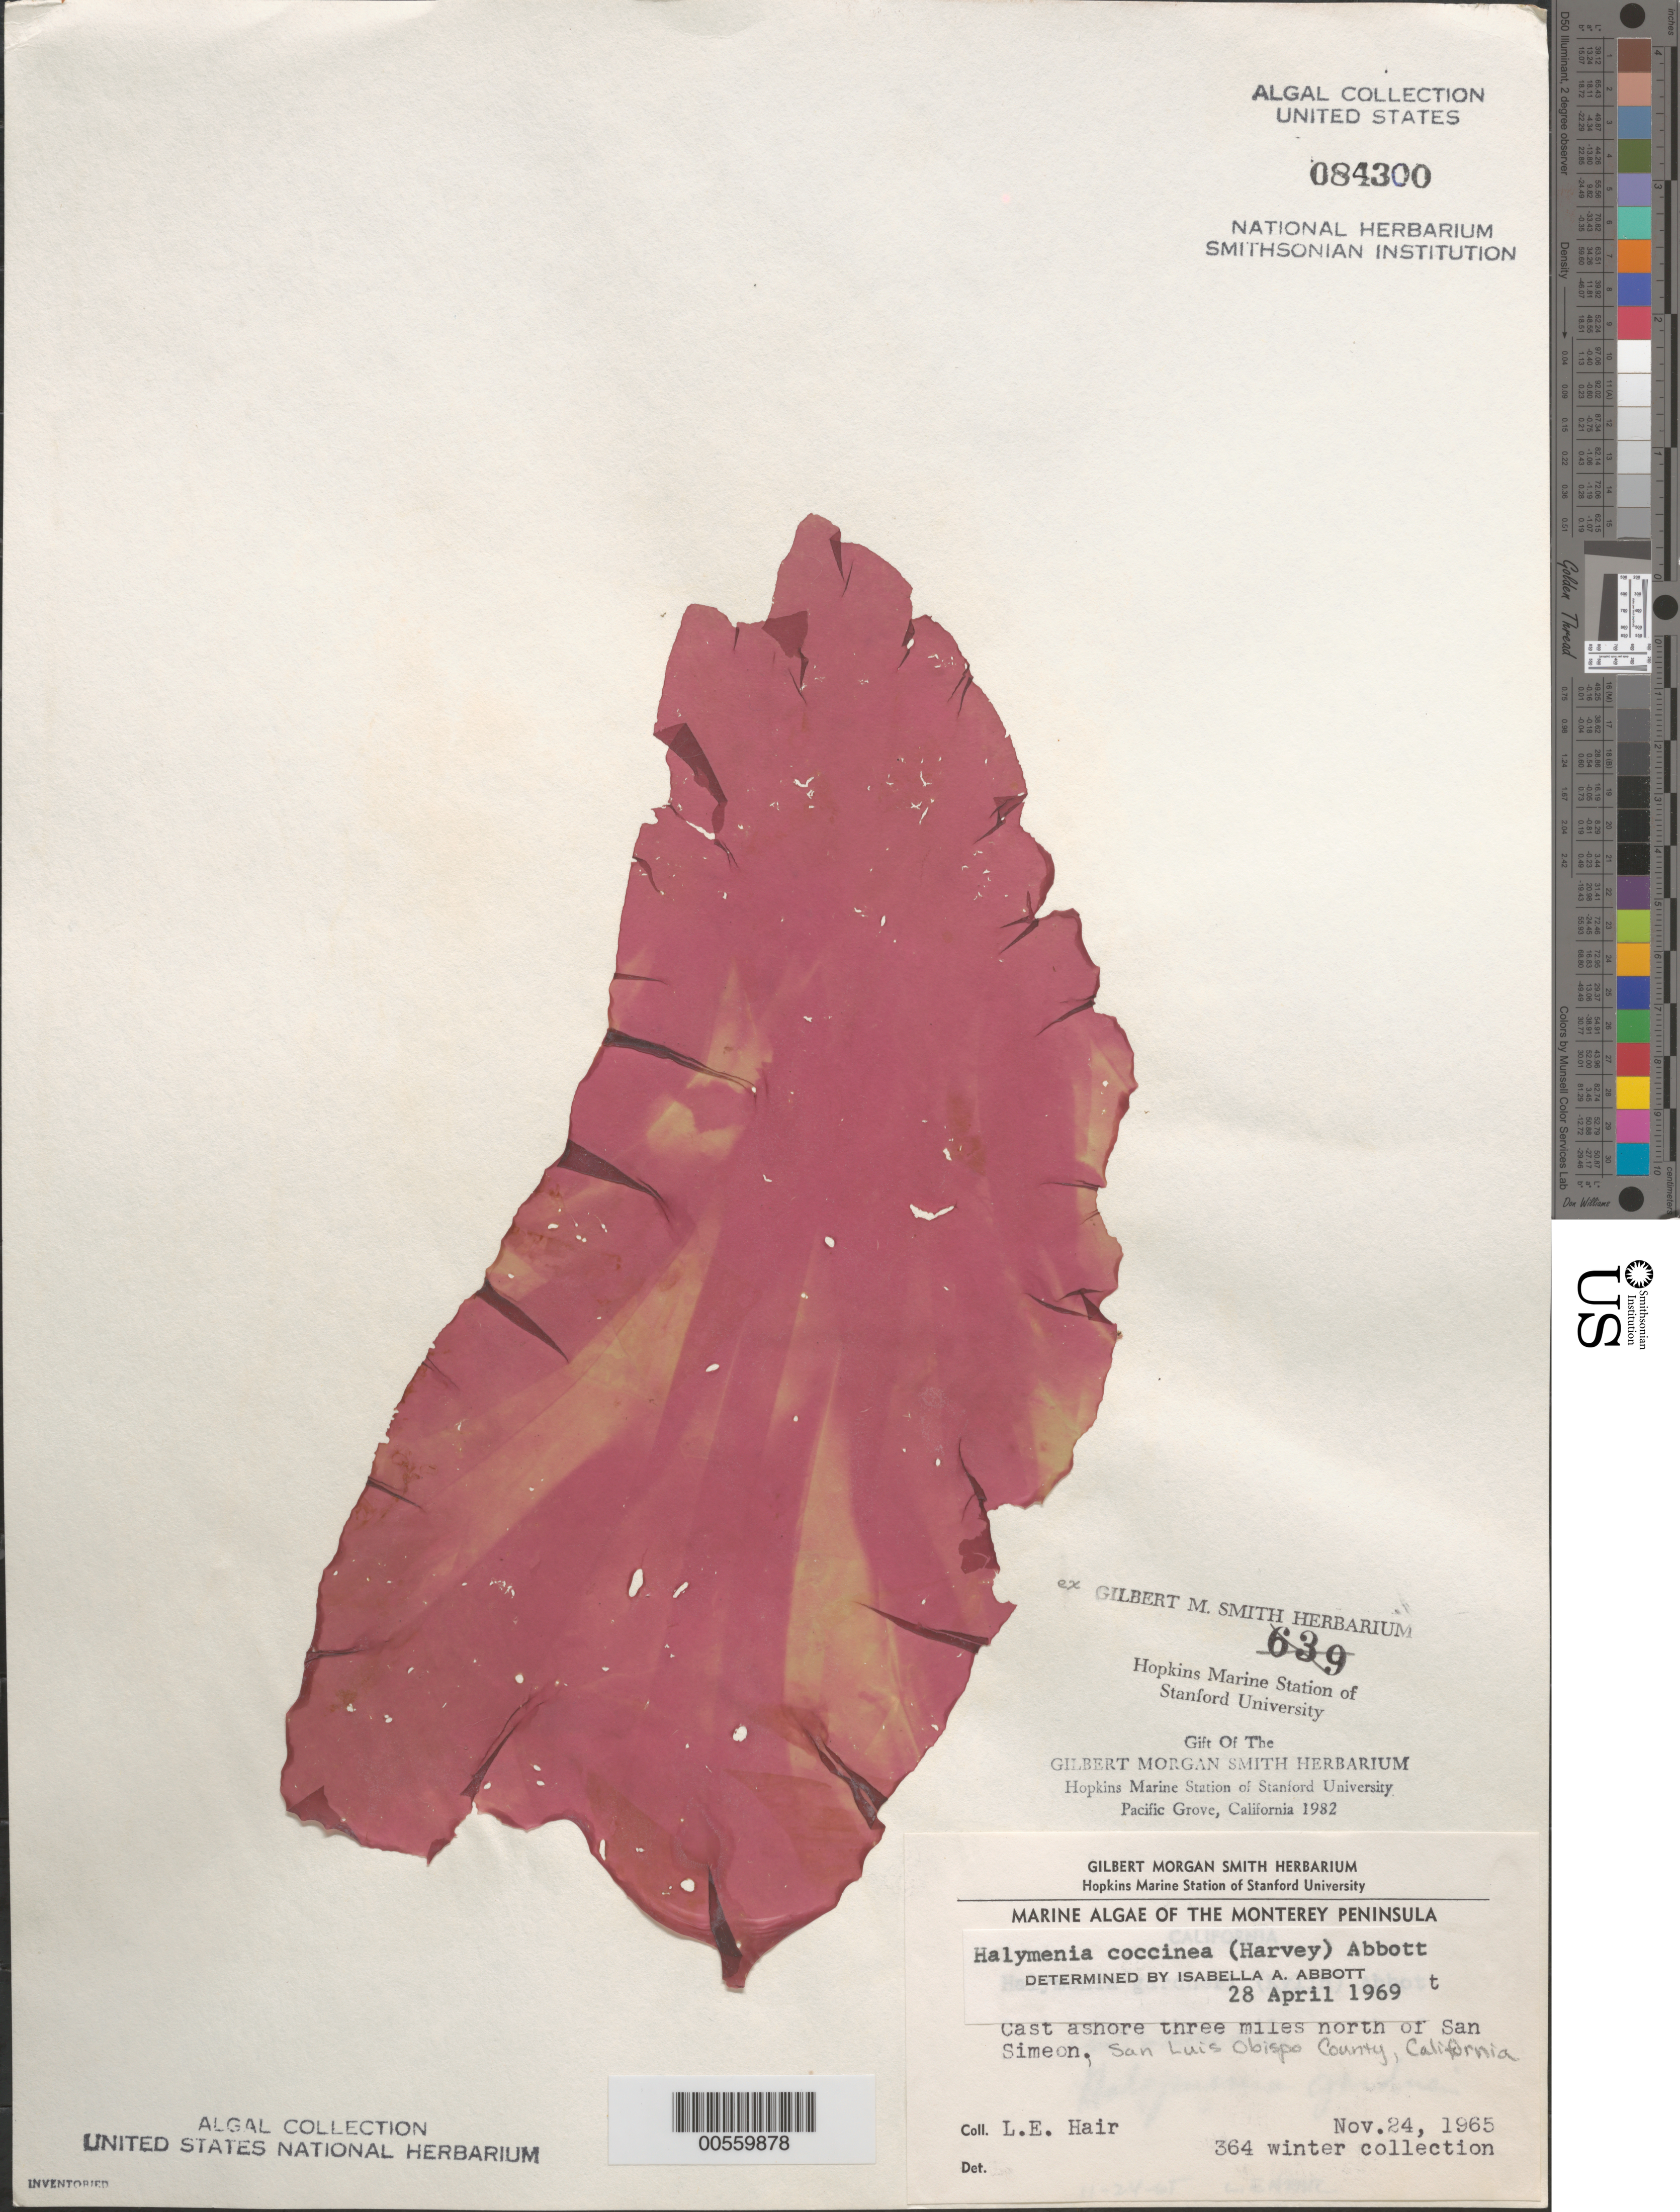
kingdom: Plantae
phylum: Rhodophyta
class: Florideophyceae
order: Gigartinales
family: Dumontiaceae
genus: Weeksia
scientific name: Weeksia coccinea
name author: (Harv.) S.C. Lindstrom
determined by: Algae name updating Project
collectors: L. Hair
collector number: Leh 364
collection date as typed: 24 Nov 1965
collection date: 1965-11-24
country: United States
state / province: California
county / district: San Luis Obispo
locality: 3 miles north of San Simeon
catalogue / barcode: US 84300